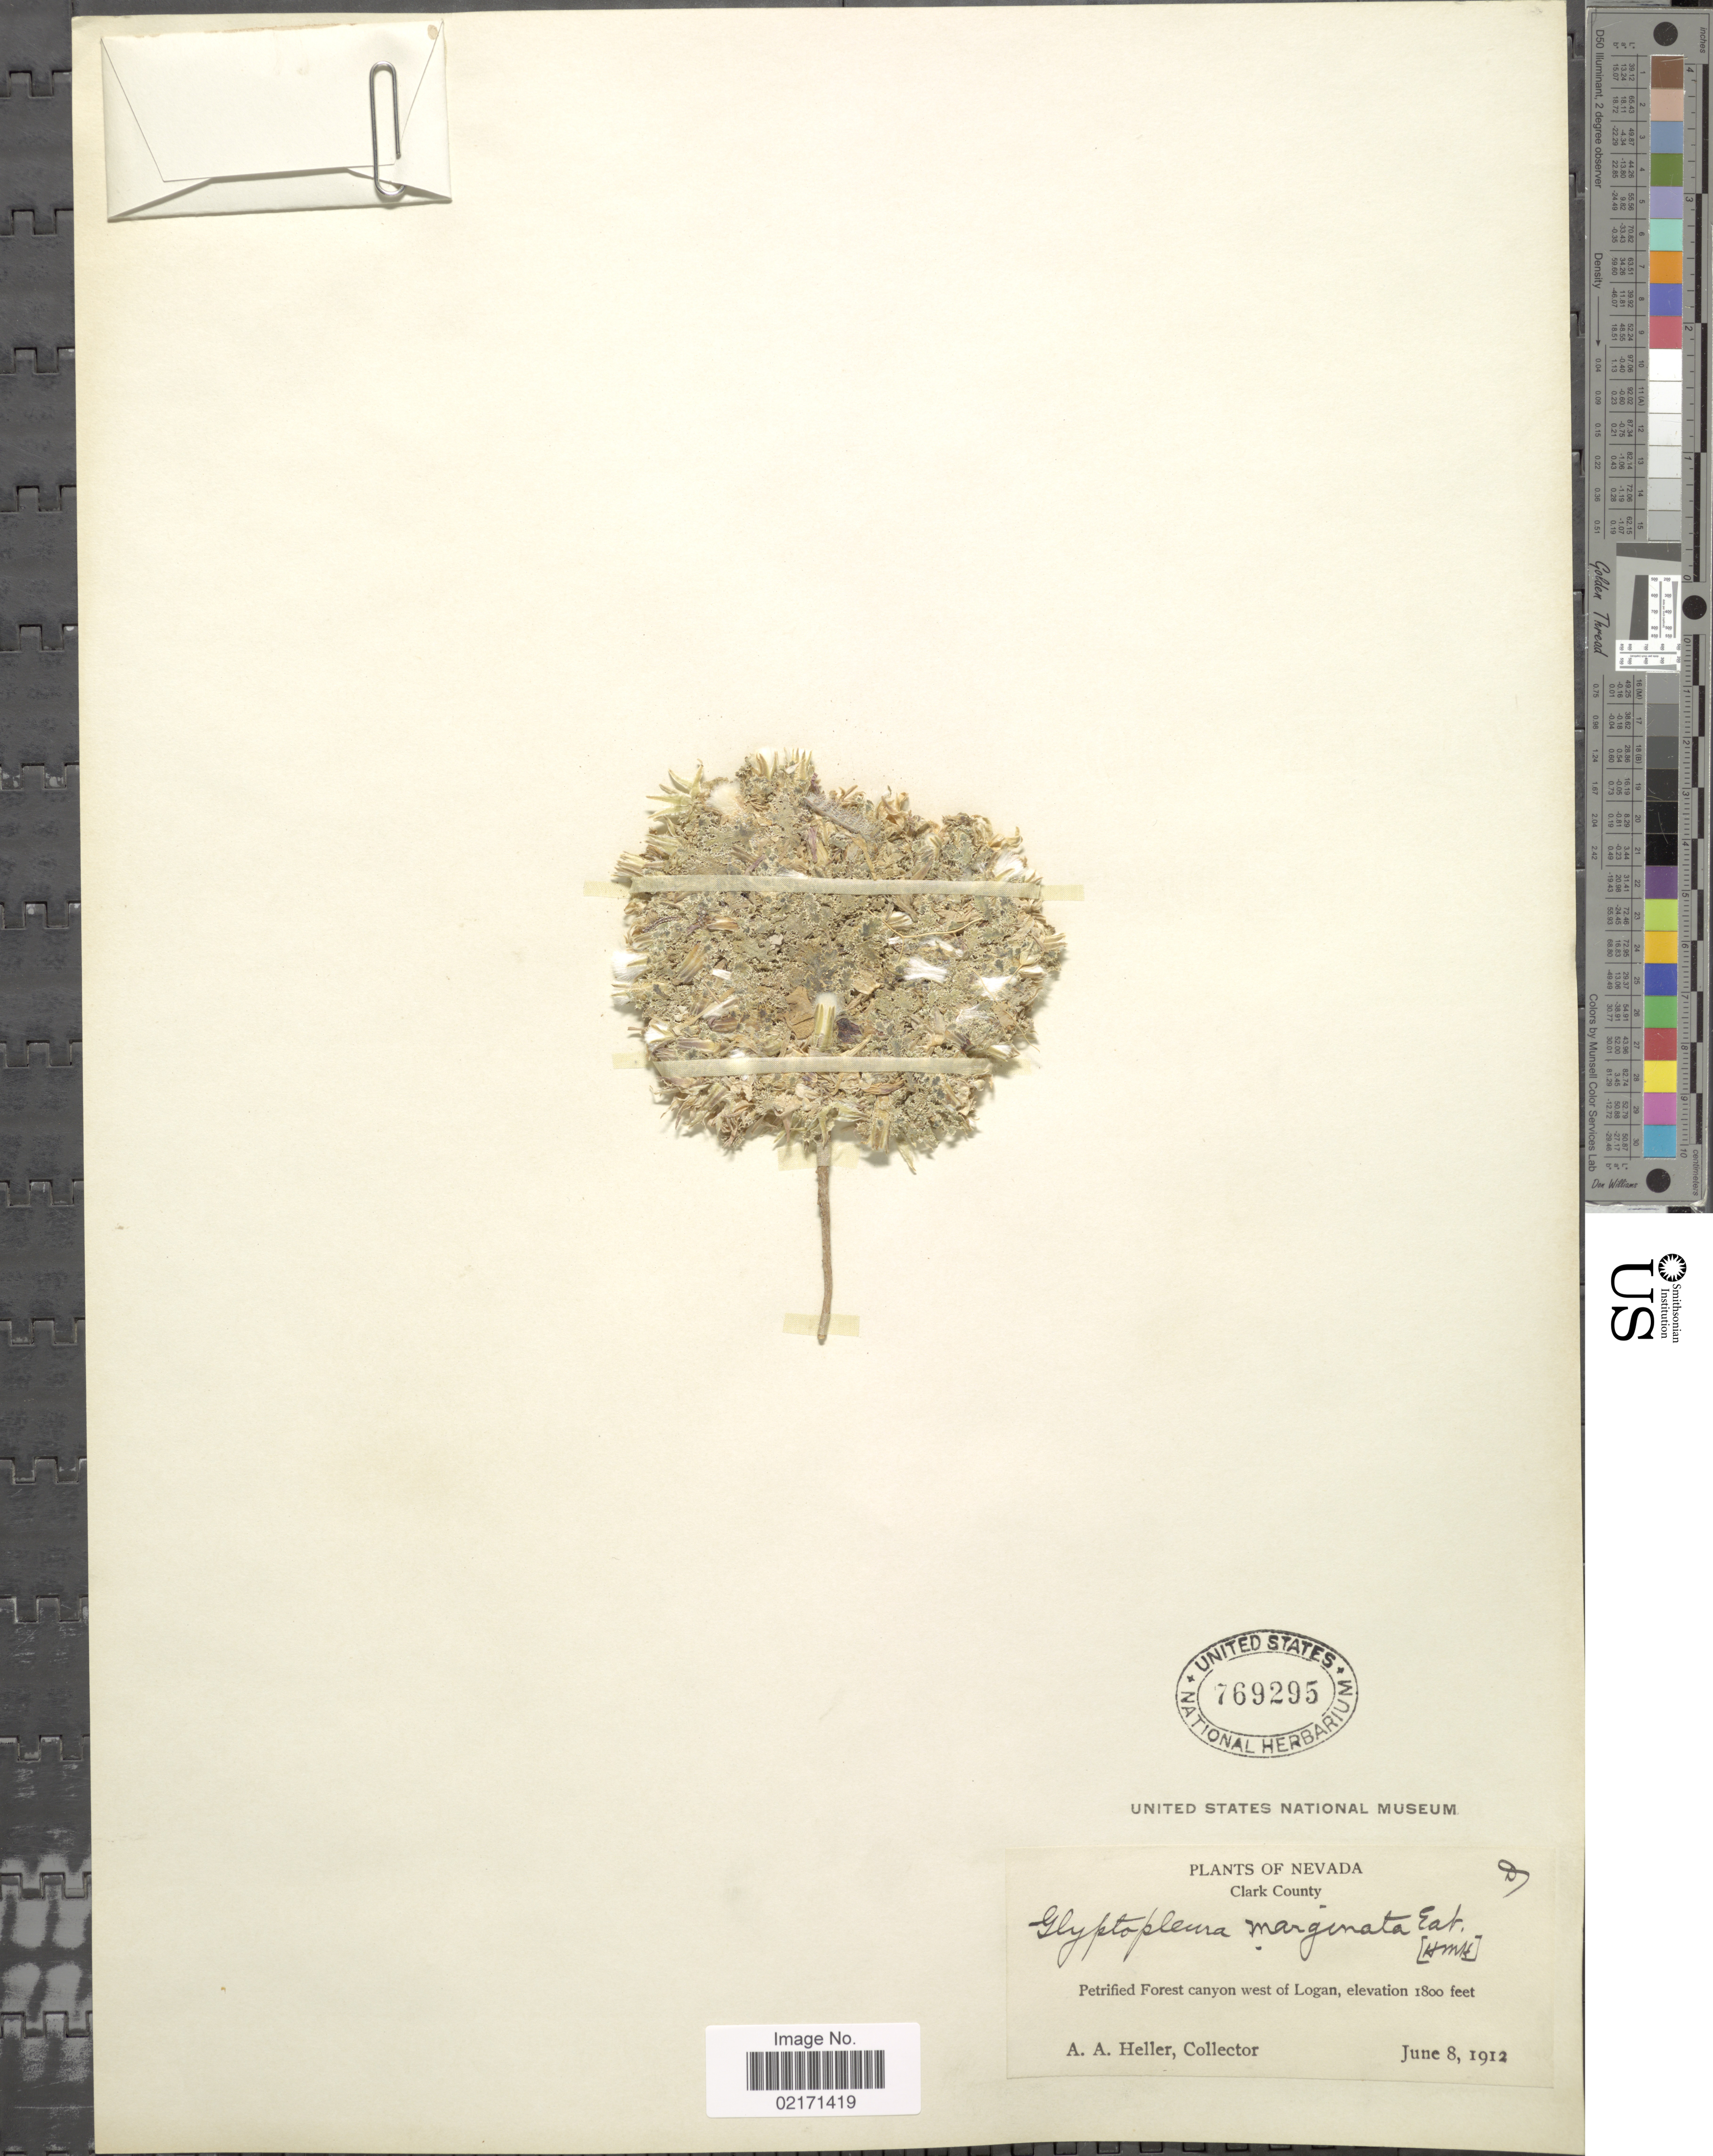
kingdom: Plantae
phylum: Tracheophyta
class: Magnoliopsida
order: Asterales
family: Asteraceae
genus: Glyptopleura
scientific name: Glyptopleura marginata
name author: D.C. Eaton in C. King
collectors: A. A. Heller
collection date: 1912-06-08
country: United States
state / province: Nevada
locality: Clark County, Petrified Forest Canyon west of Logan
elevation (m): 549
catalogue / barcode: US 769295